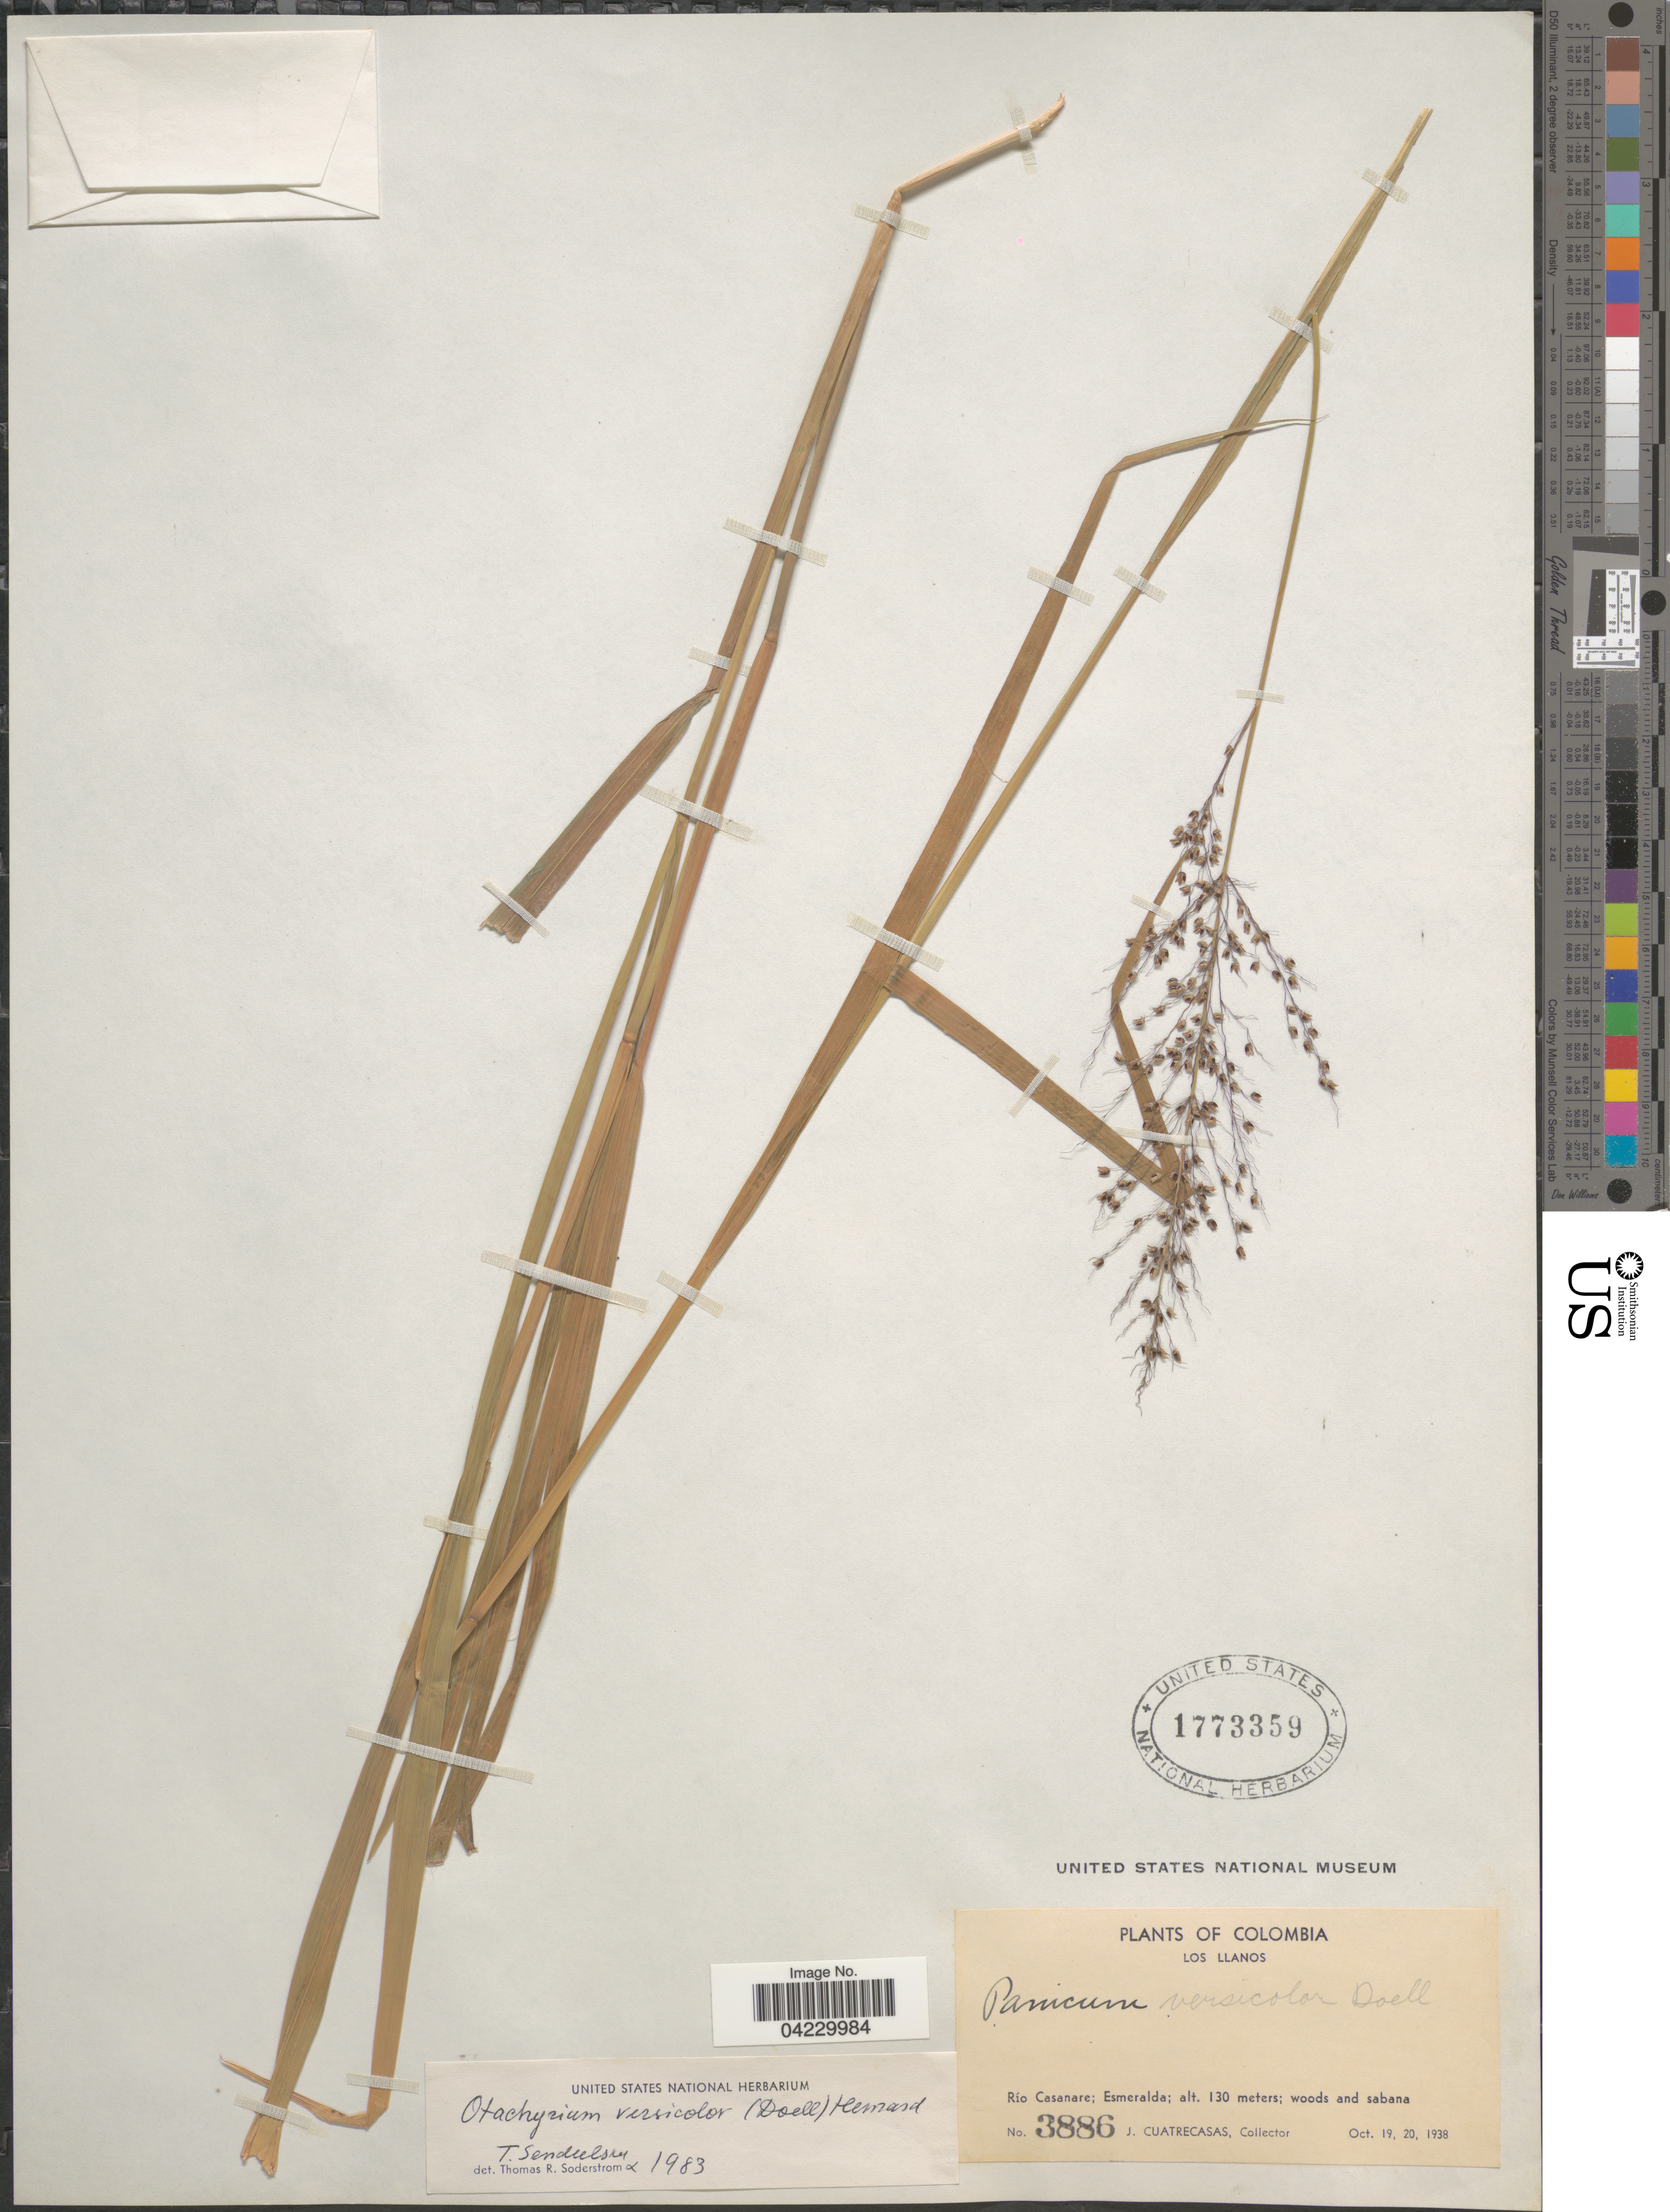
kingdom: Plantae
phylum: Tracheophyta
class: Liliopsida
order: Poales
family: Poaceae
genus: Otachyrium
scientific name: Otachyrium versicolor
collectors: J. Cuatrecasas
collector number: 3886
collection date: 1938-10-19/1938-10-20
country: Colombia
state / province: Casanare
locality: Los Llanos. Río Casanare; Esmeralda; woods and sabana.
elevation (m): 130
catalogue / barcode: US 1773359